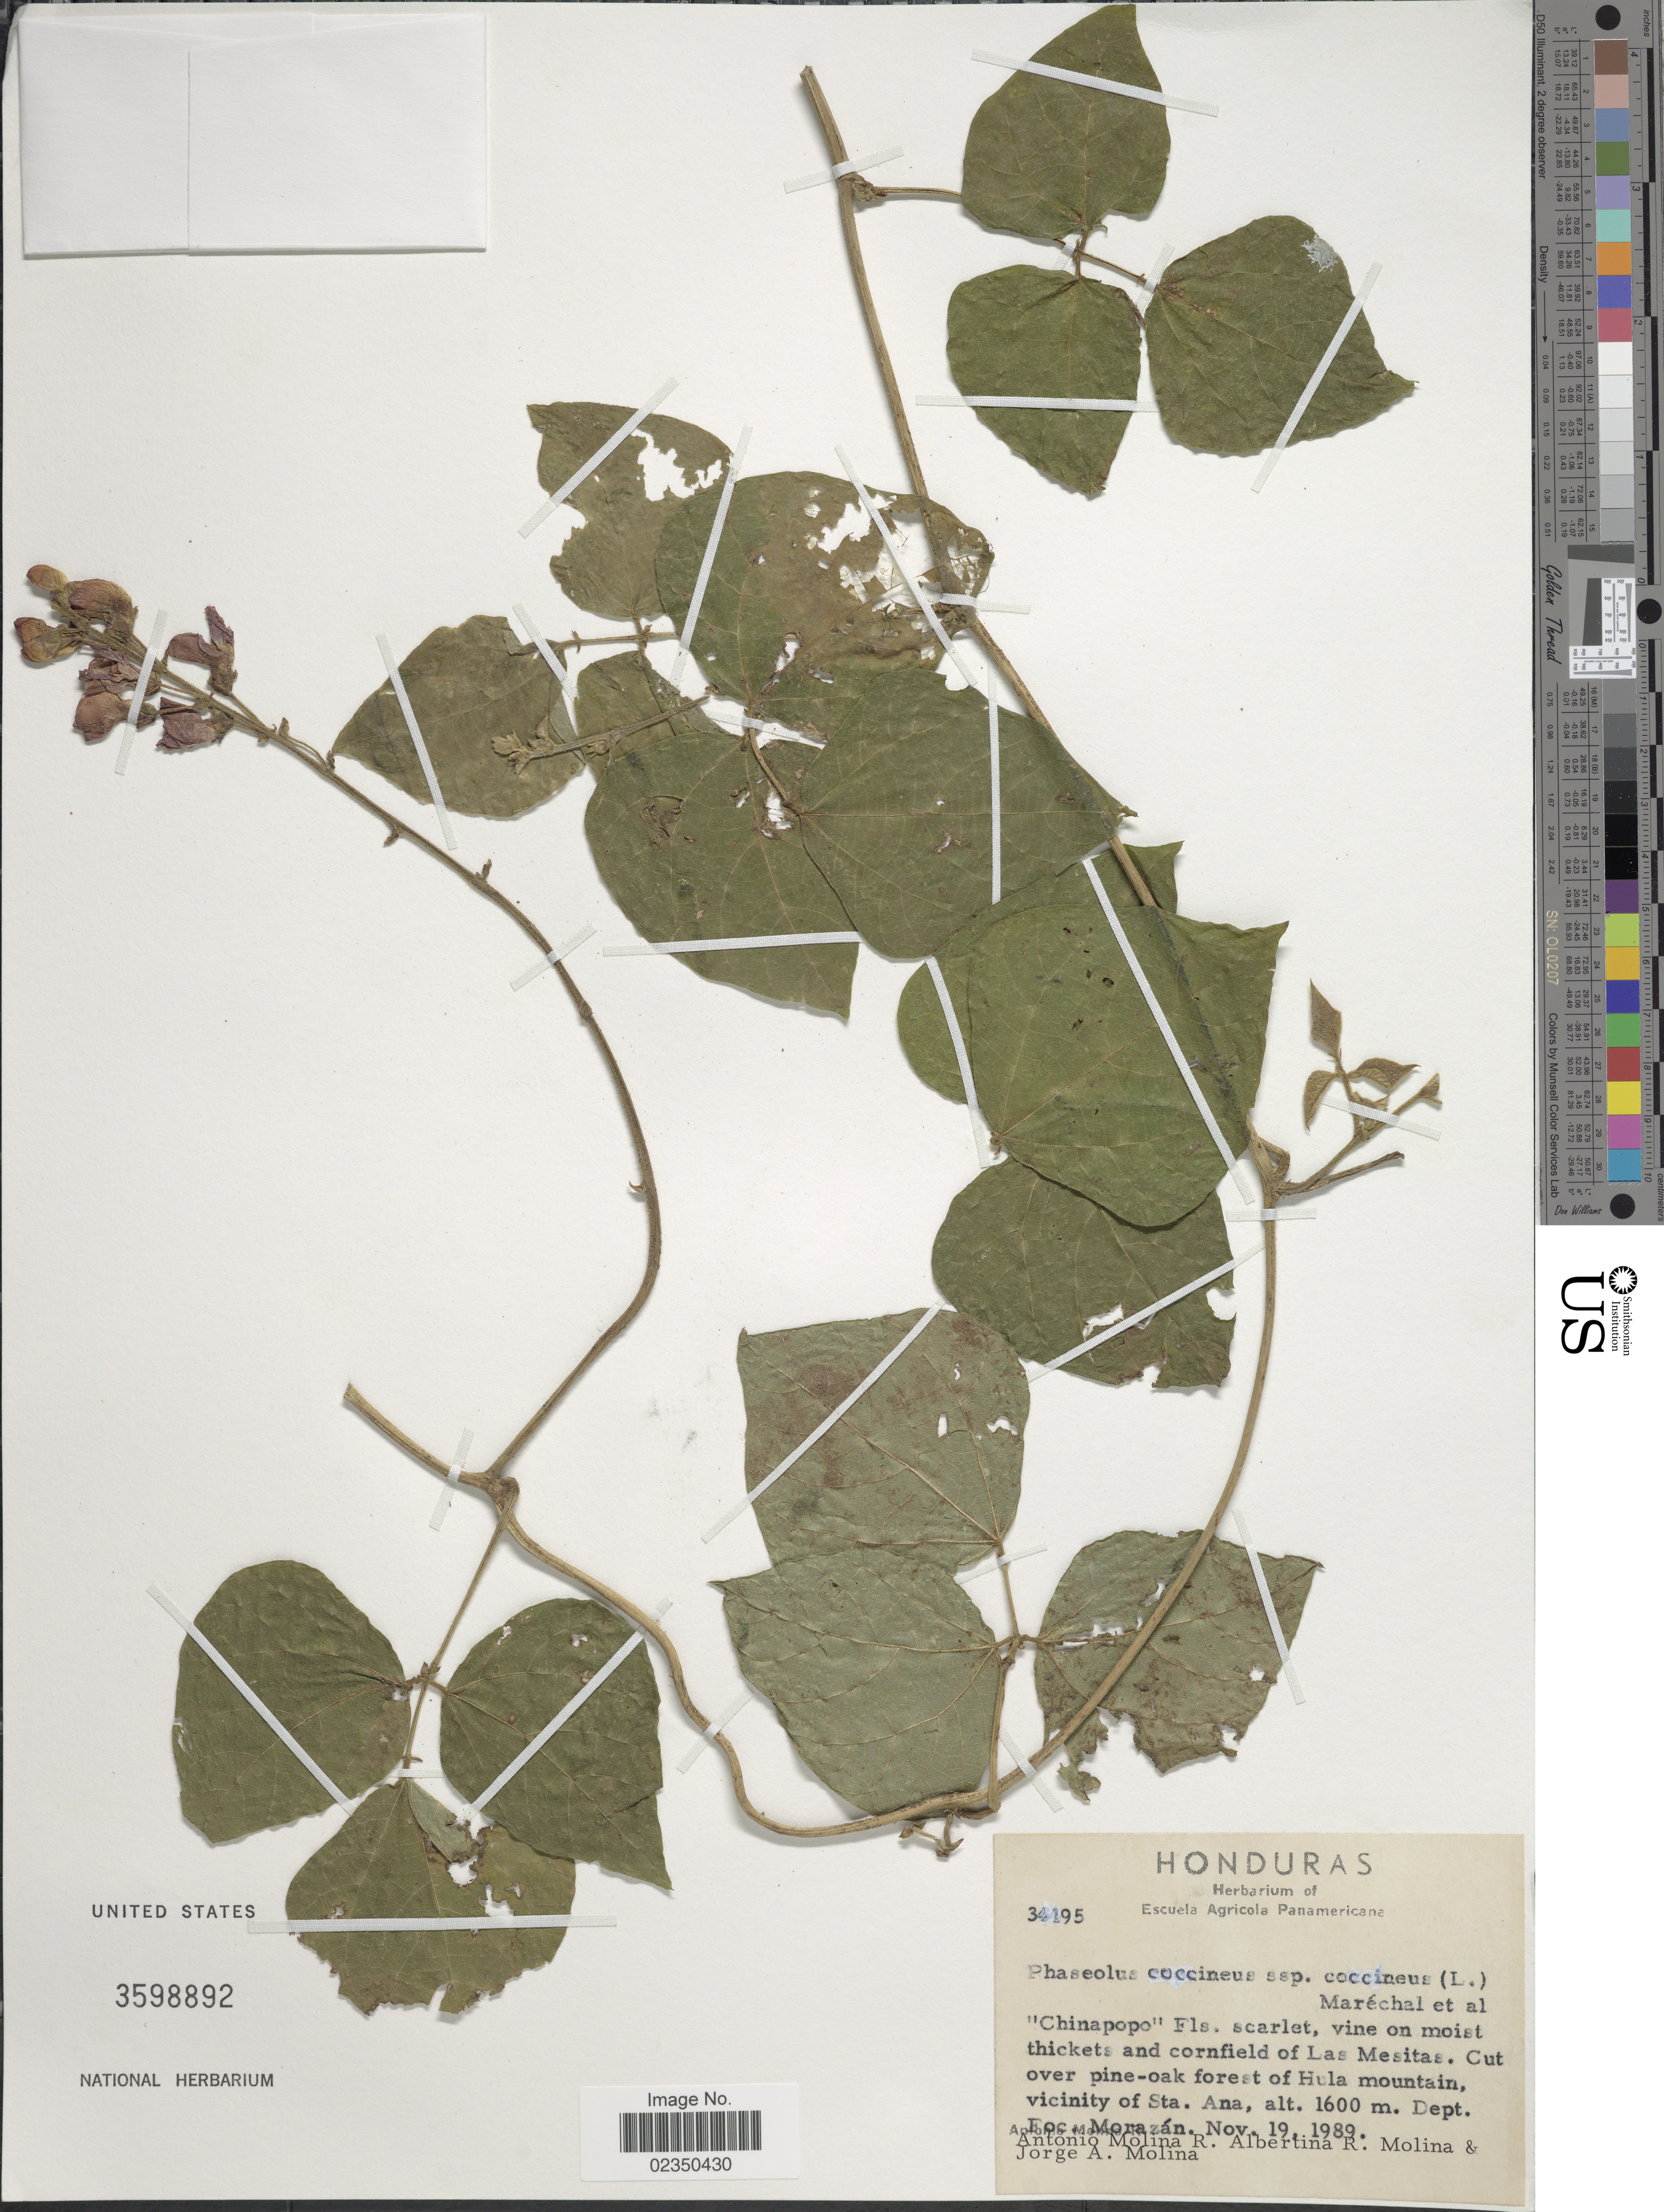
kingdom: Plantae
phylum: Tracheophyta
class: Magnoliopsida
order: Fabales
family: Fabaceae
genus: Phaseolus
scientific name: Phaseolus coccineus var. coccineus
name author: L.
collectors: A. Molina R., A. R. Molina & J. A. Molina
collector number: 34195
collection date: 1989-11-19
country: Honduras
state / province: Fco. Morazán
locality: On moist thickets and cornfield of Las Mesitas, cut-over pine-oak forest of Hula mountain, vicinity of Sta. Ana.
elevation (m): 1600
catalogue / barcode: US 3598892